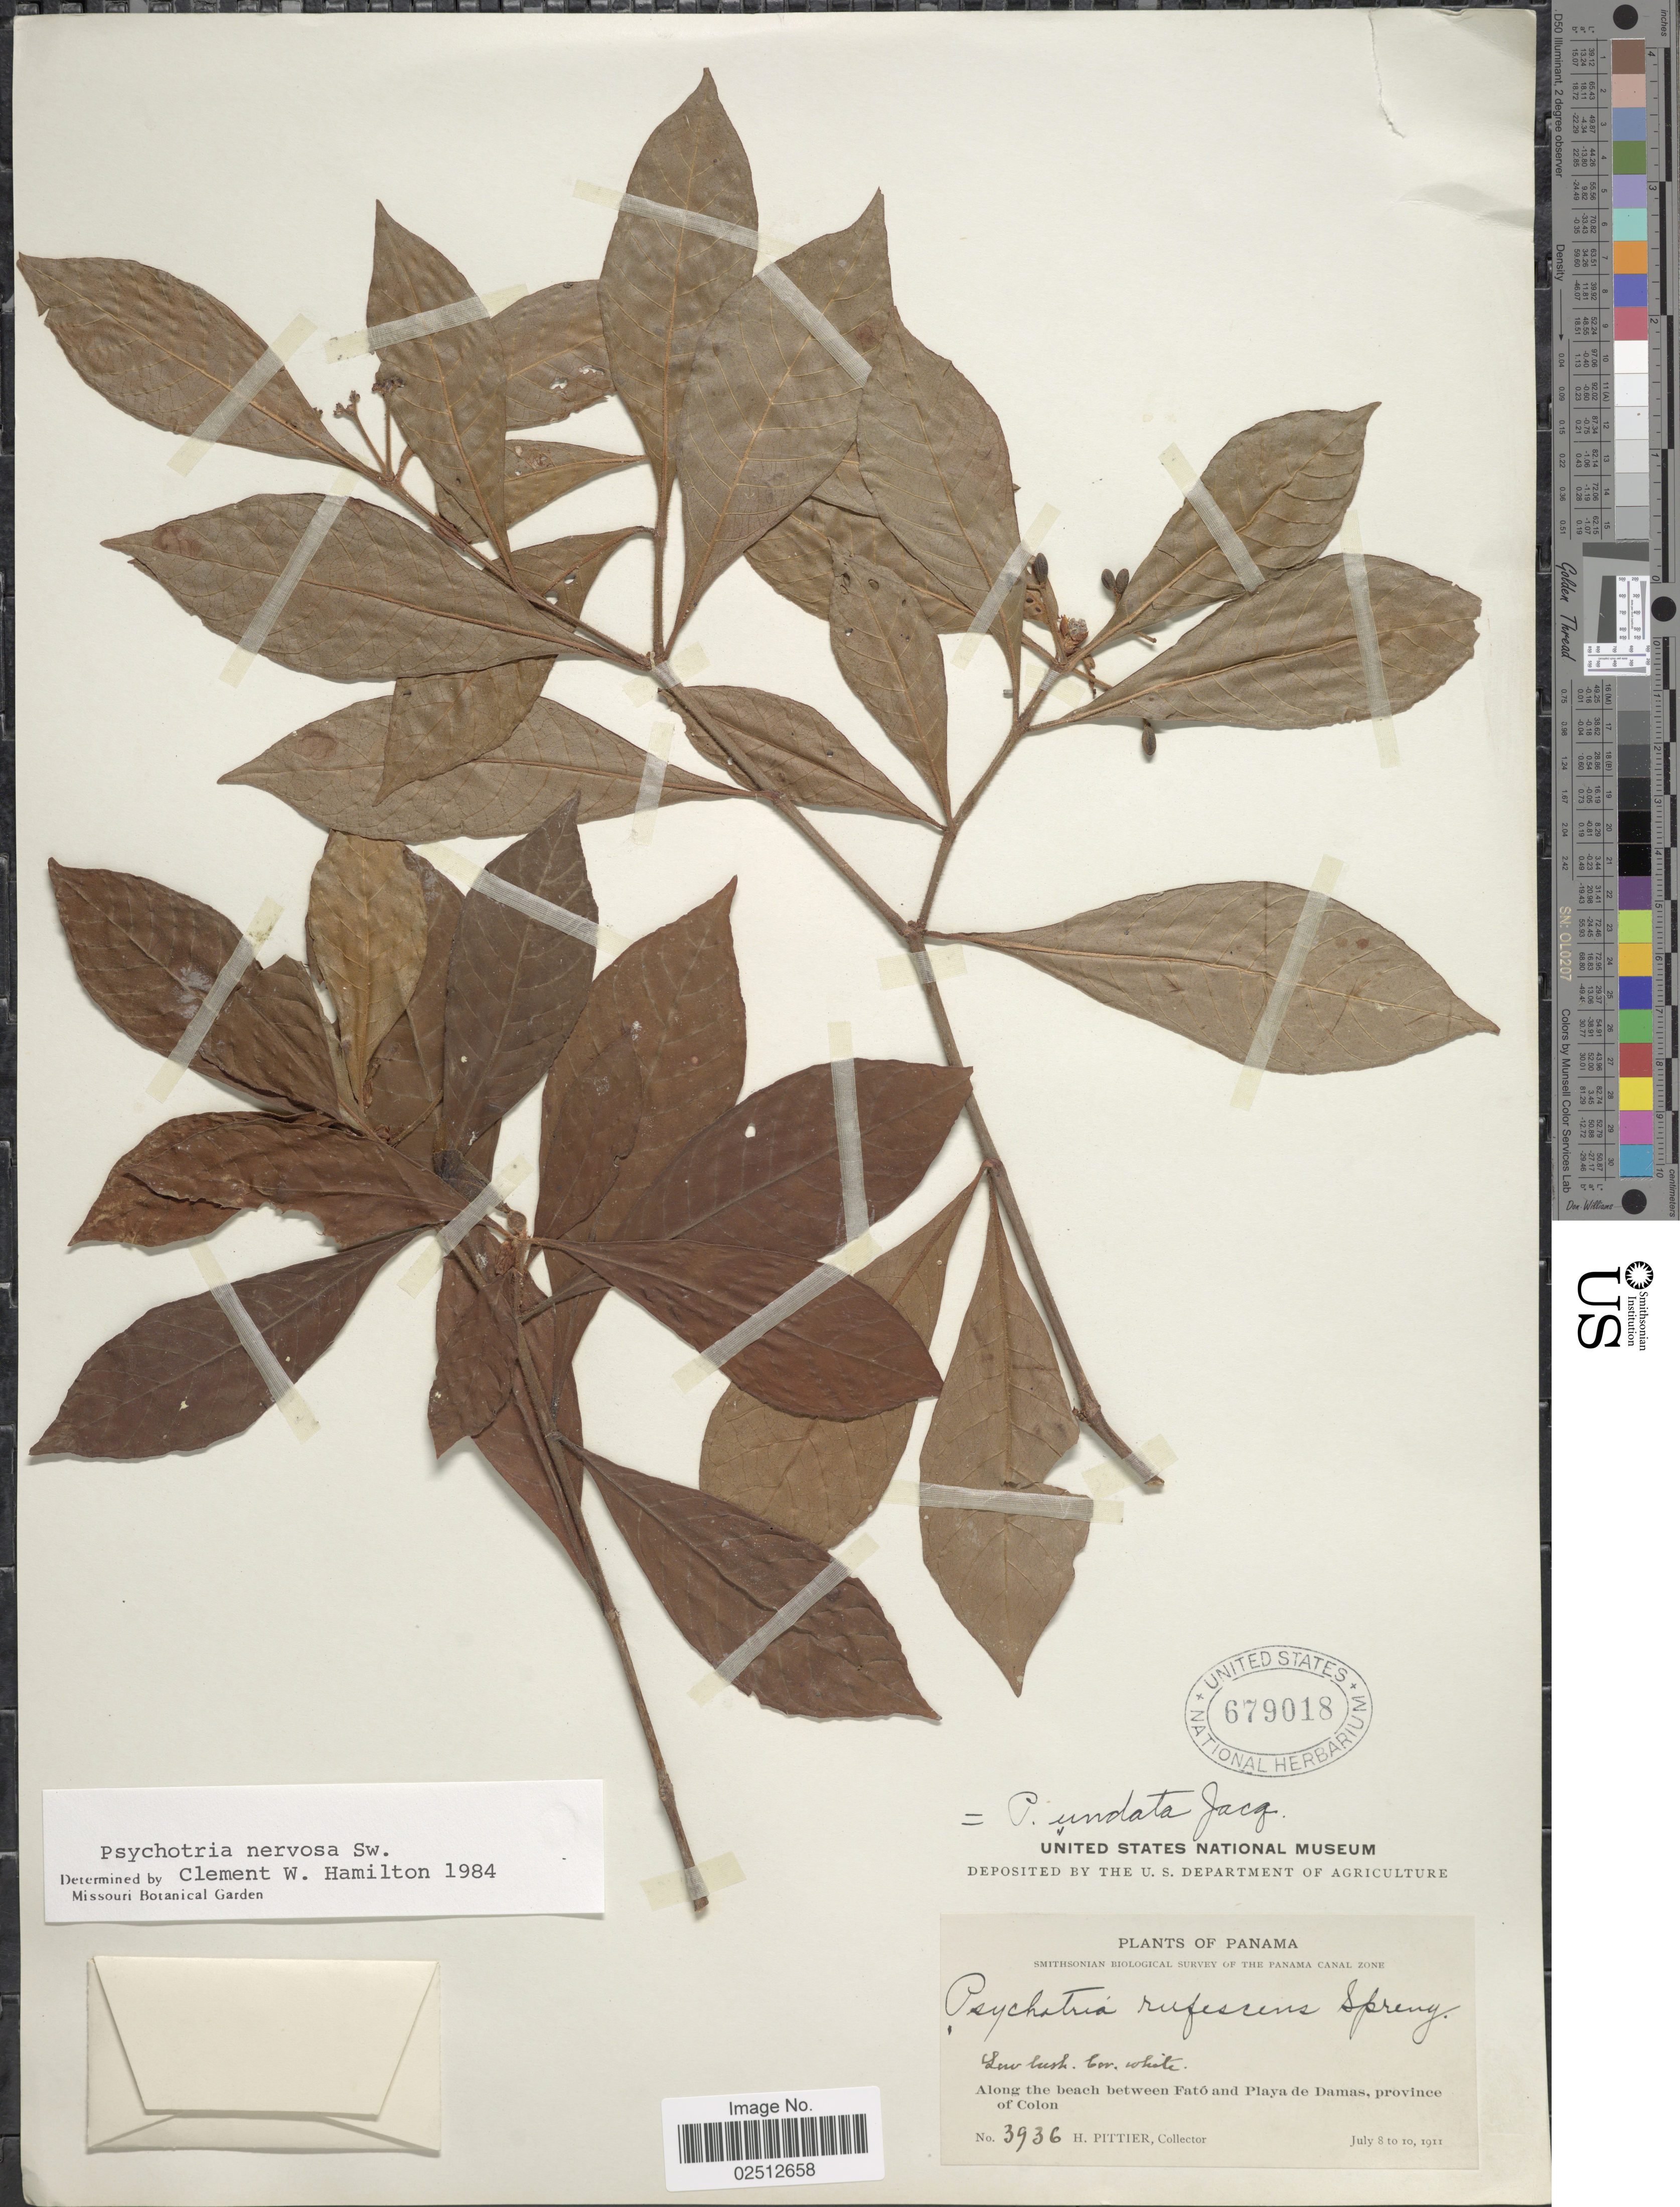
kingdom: Plantae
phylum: Tracheophyta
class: Magnoliopsida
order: Gentianales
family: Rubiaceae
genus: Psychotria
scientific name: Psychotria nervosa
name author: Sw.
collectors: H. F. Pittier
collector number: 3936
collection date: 1911-07-08/1911-07-10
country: Panama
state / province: Colón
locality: Along the beach between Fato and Playa de Damas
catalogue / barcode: US 679018